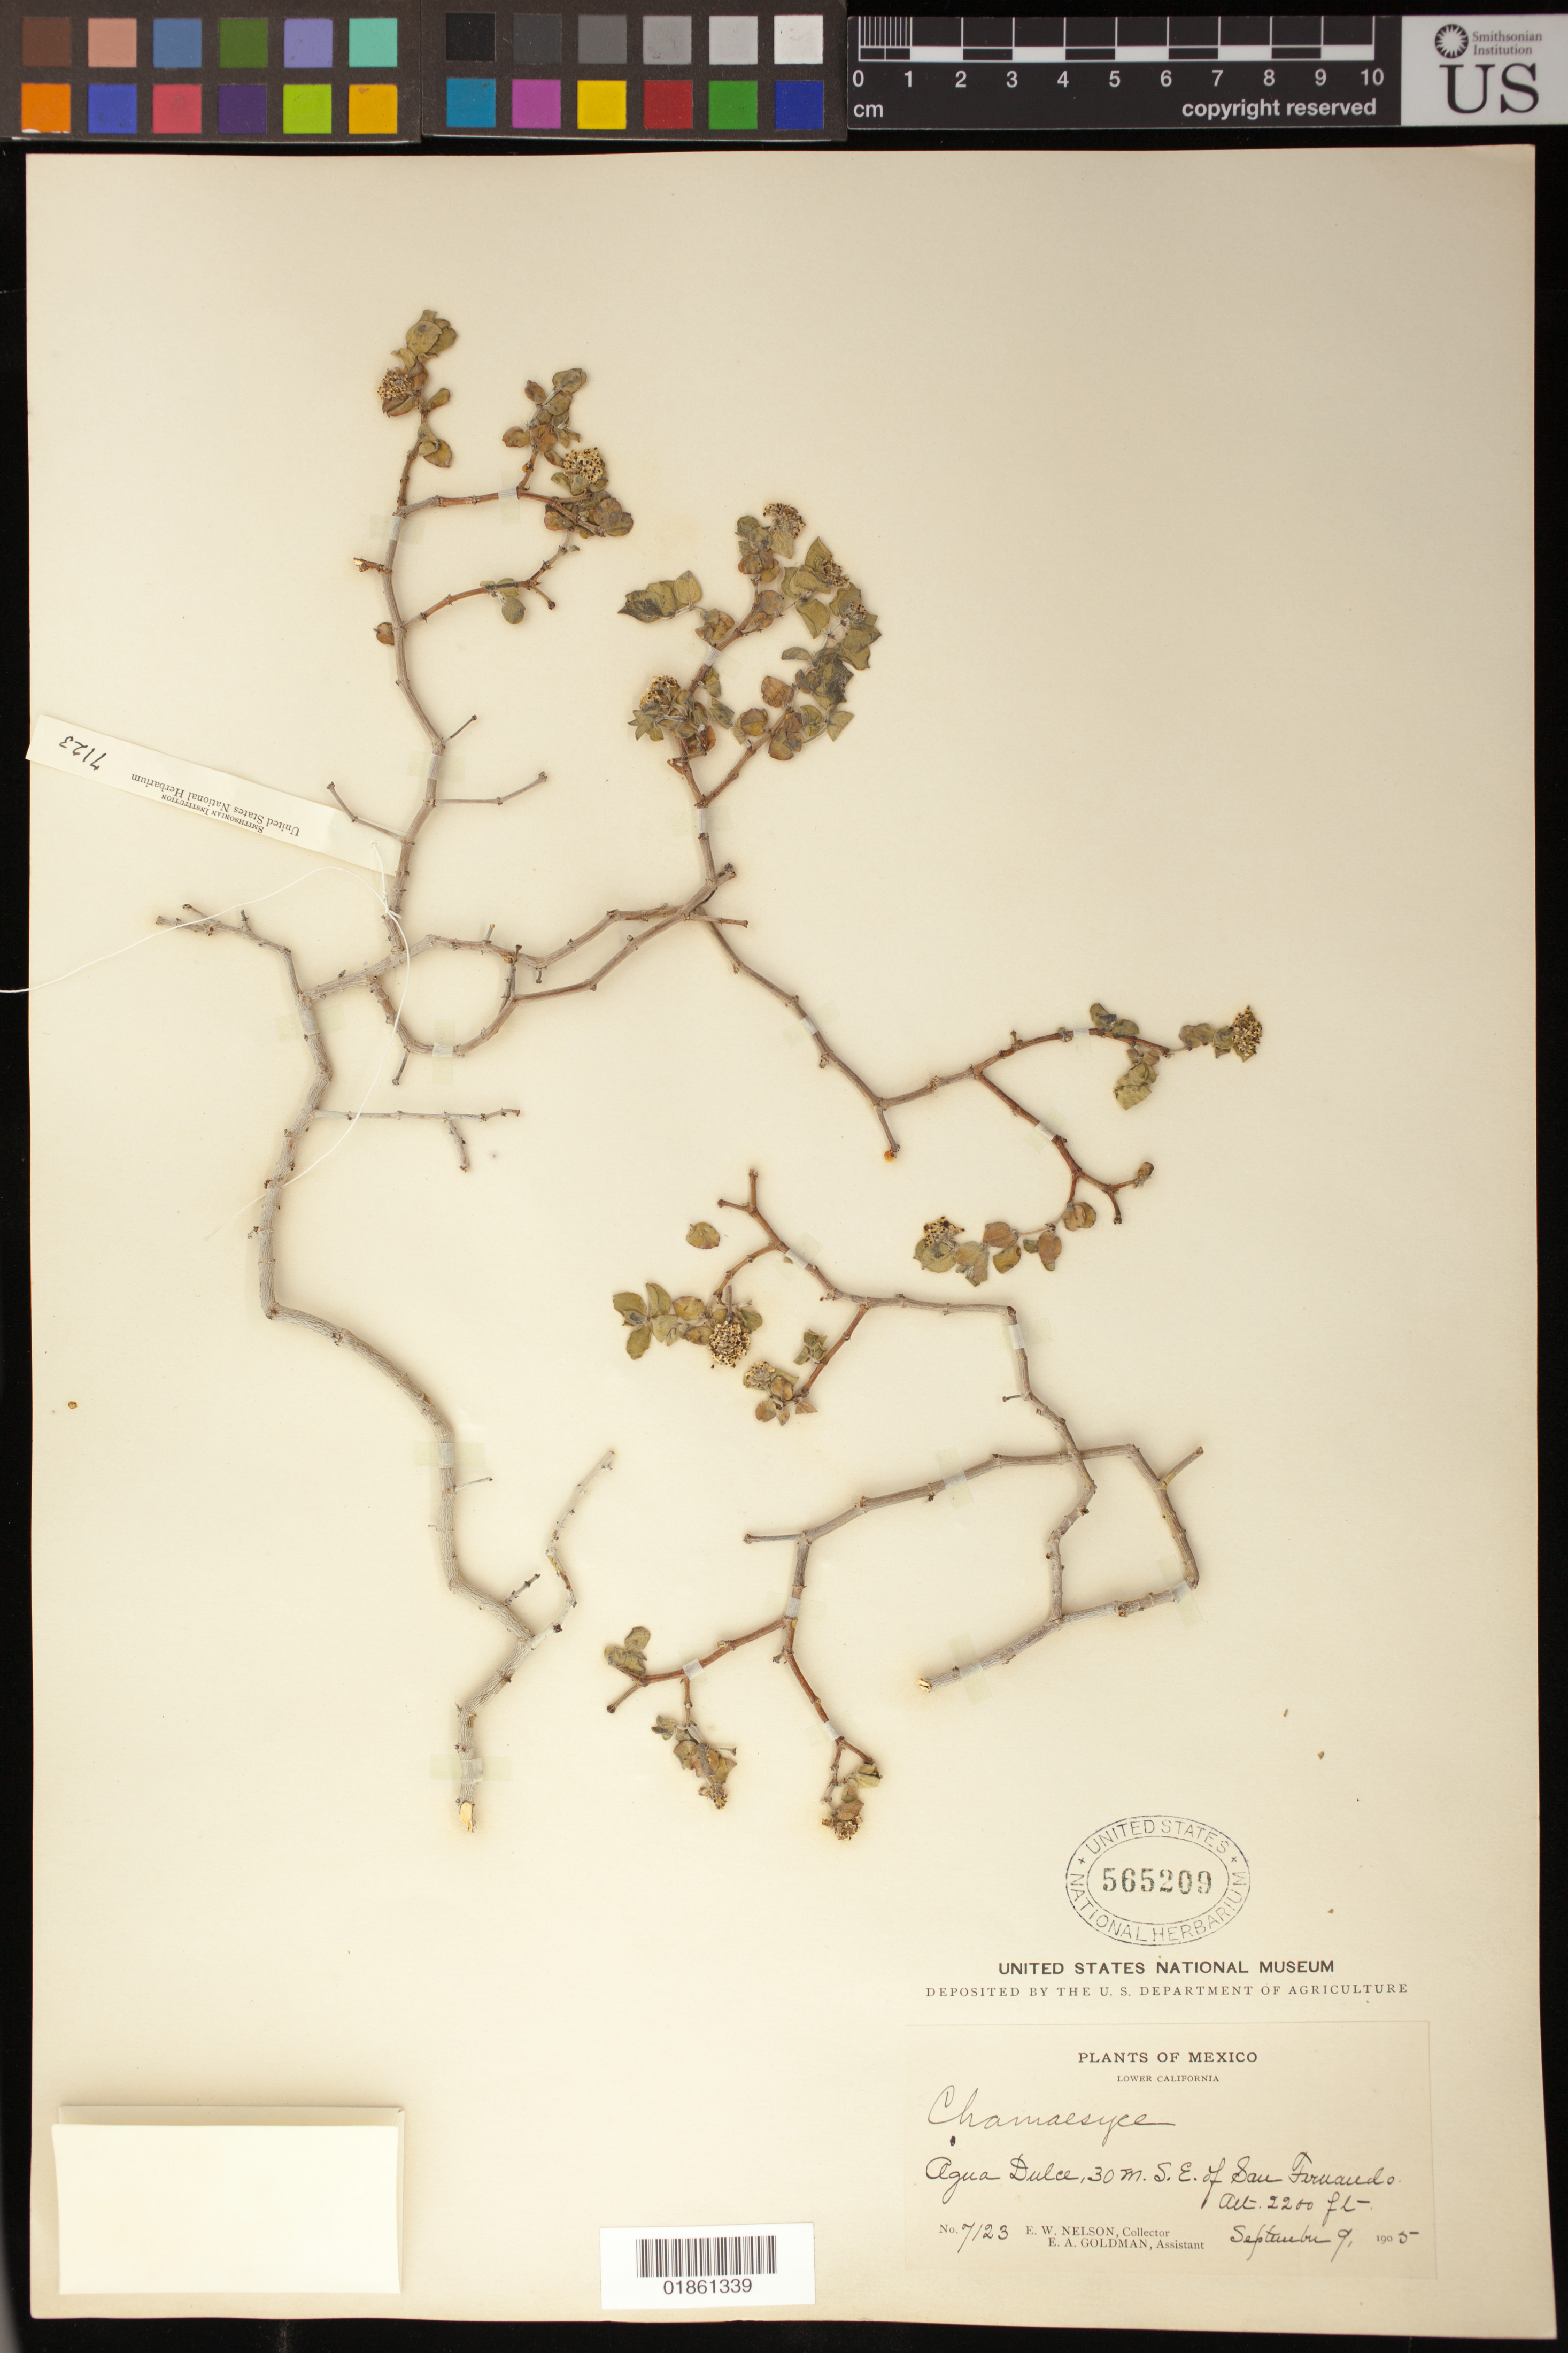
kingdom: Plantae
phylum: Tracheophyta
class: Magnoliopsida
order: Malpighiales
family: Euphorbiaceae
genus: Euphorbia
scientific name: Euphorbia tomentulosa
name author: S. Watson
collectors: E. W. Nelson & E. A. Goldman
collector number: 7123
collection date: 1905-09-09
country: Mexico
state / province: Baja California Norte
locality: Agua Dulce, 30 m . S.E. of San Fernando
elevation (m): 671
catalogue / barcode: US 565209